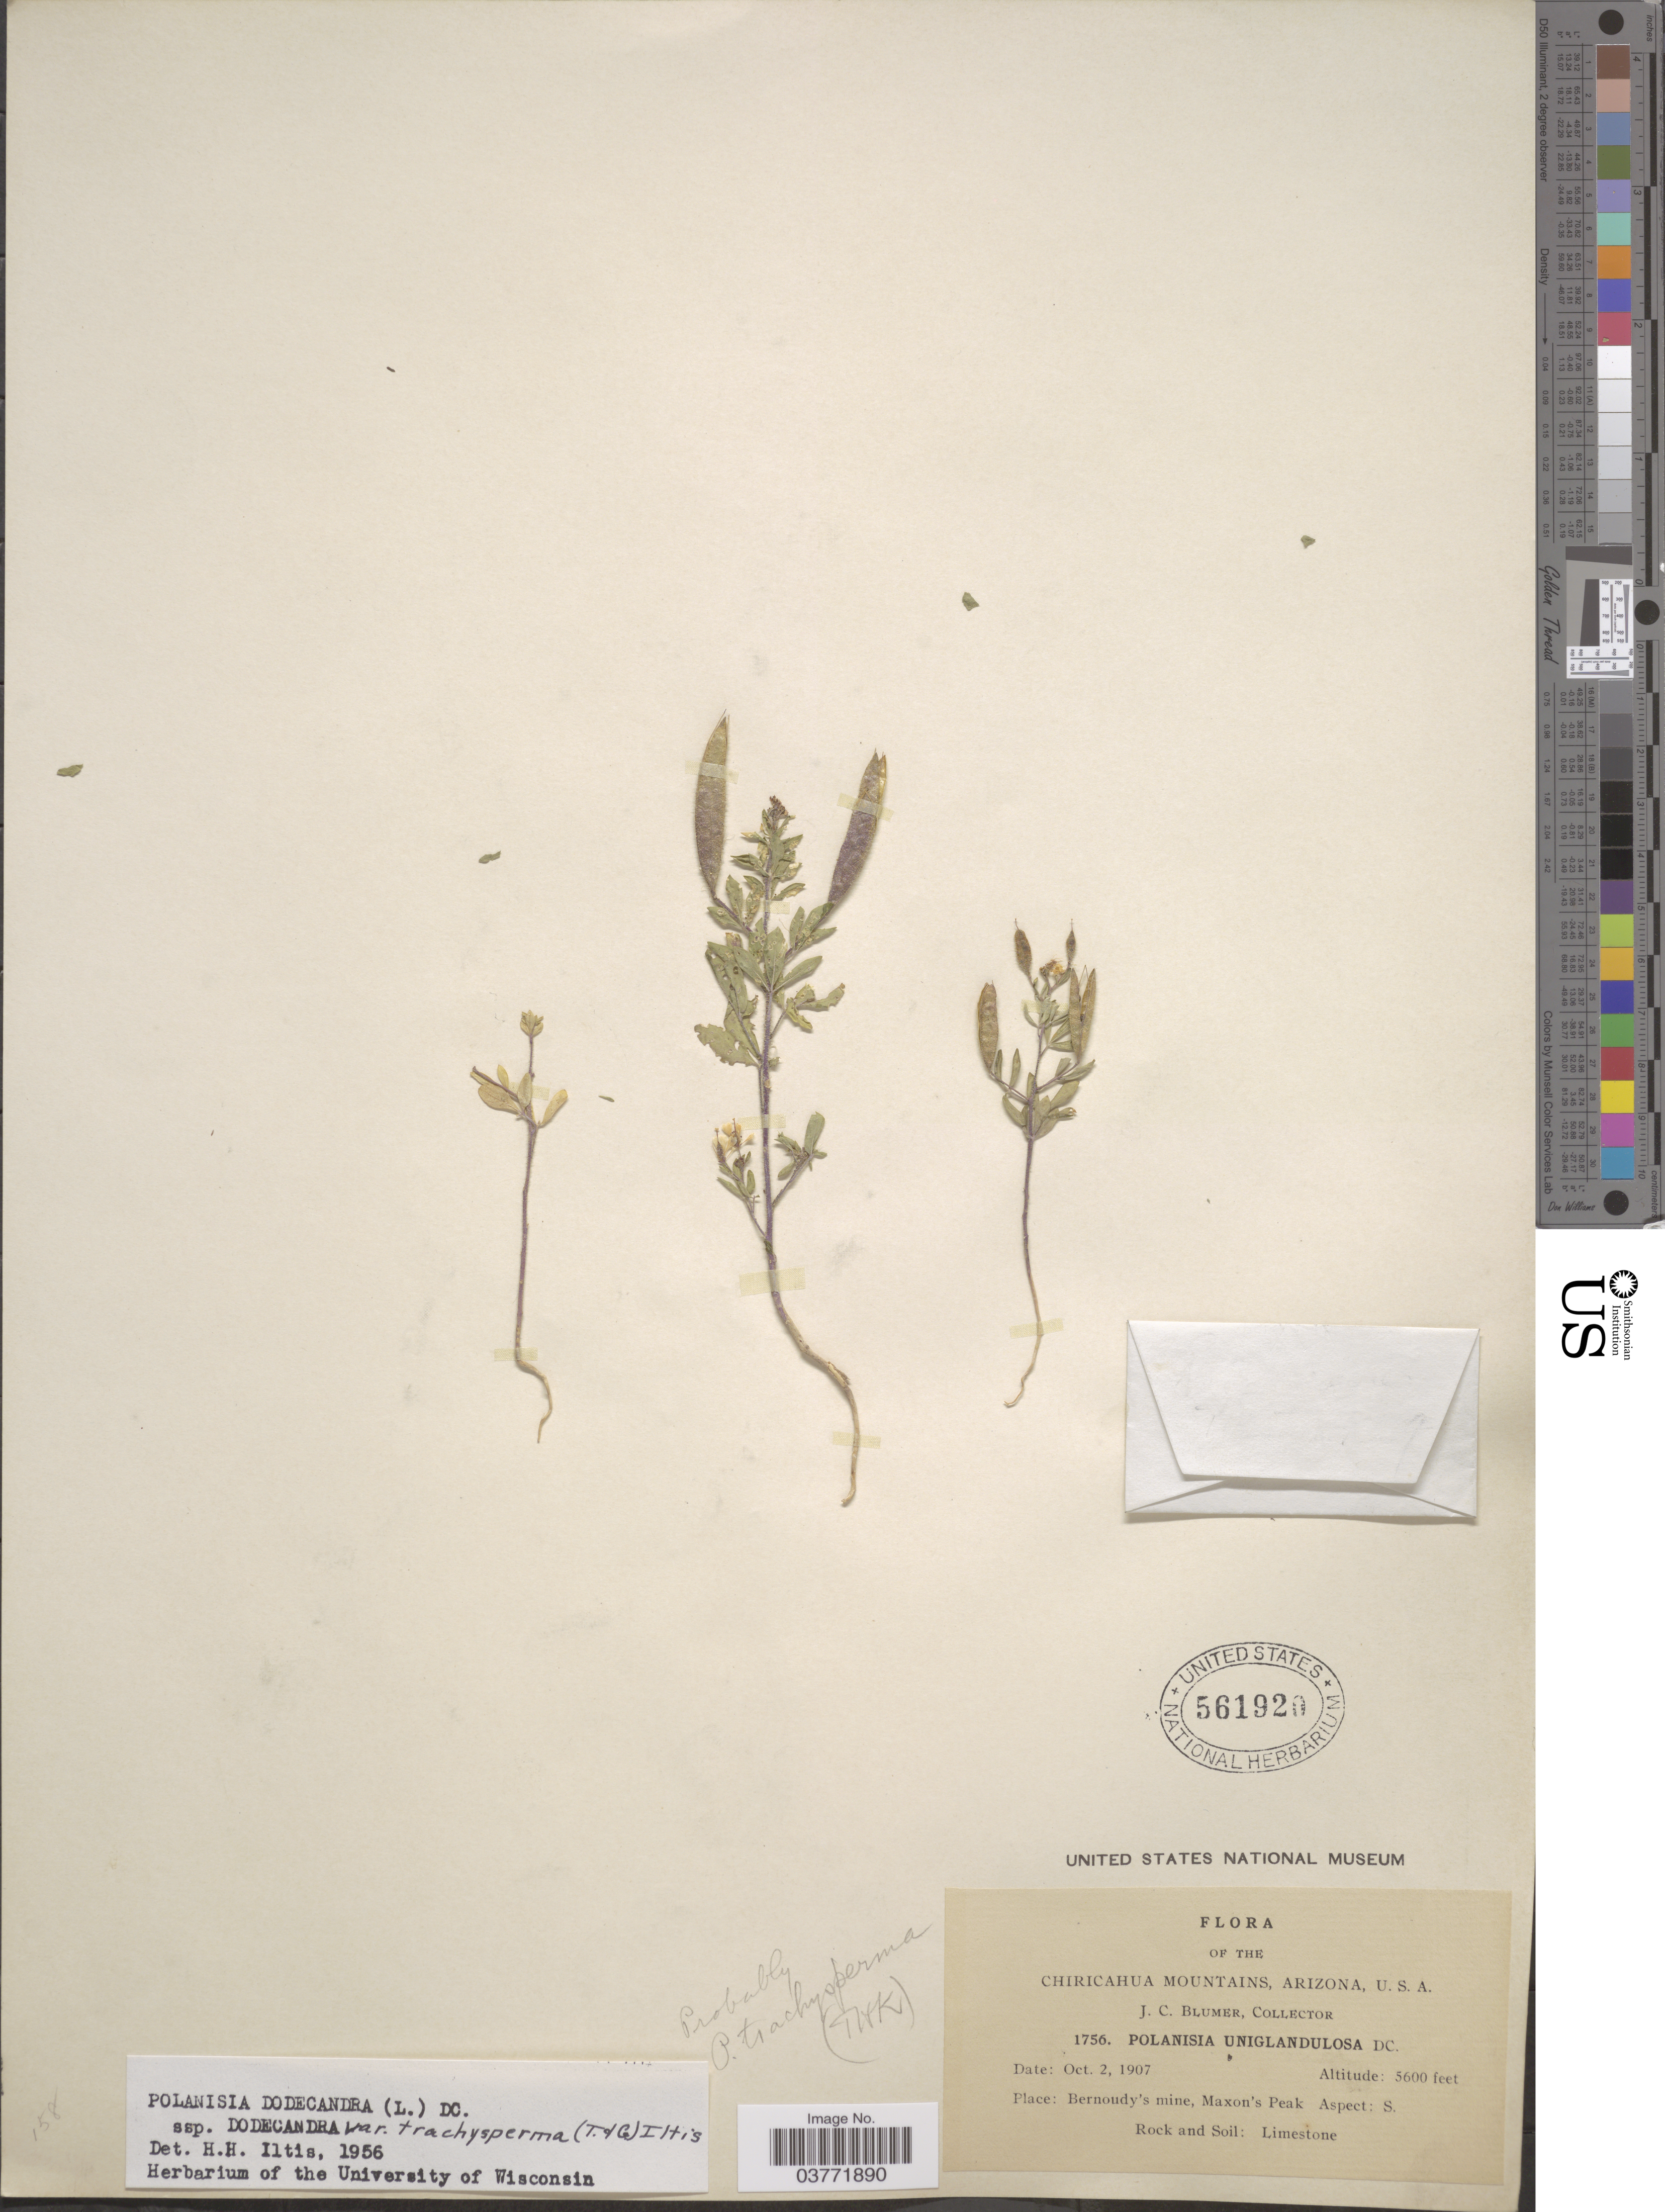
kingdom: Plantae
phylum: Tracheophyta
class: Magnoliopsida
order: Brassicales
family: Cleomaceae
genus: Polanisia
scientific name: Polanisia trachysperma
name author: Torr. & A. Gray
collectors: J. C. Blumer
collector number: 1756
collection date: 1907-10-02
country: United States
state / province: Arizona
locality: Chiricahua Mountains, Bernoudy's mine, Maxon's Peak.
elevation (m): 1707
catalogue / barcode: US 561920